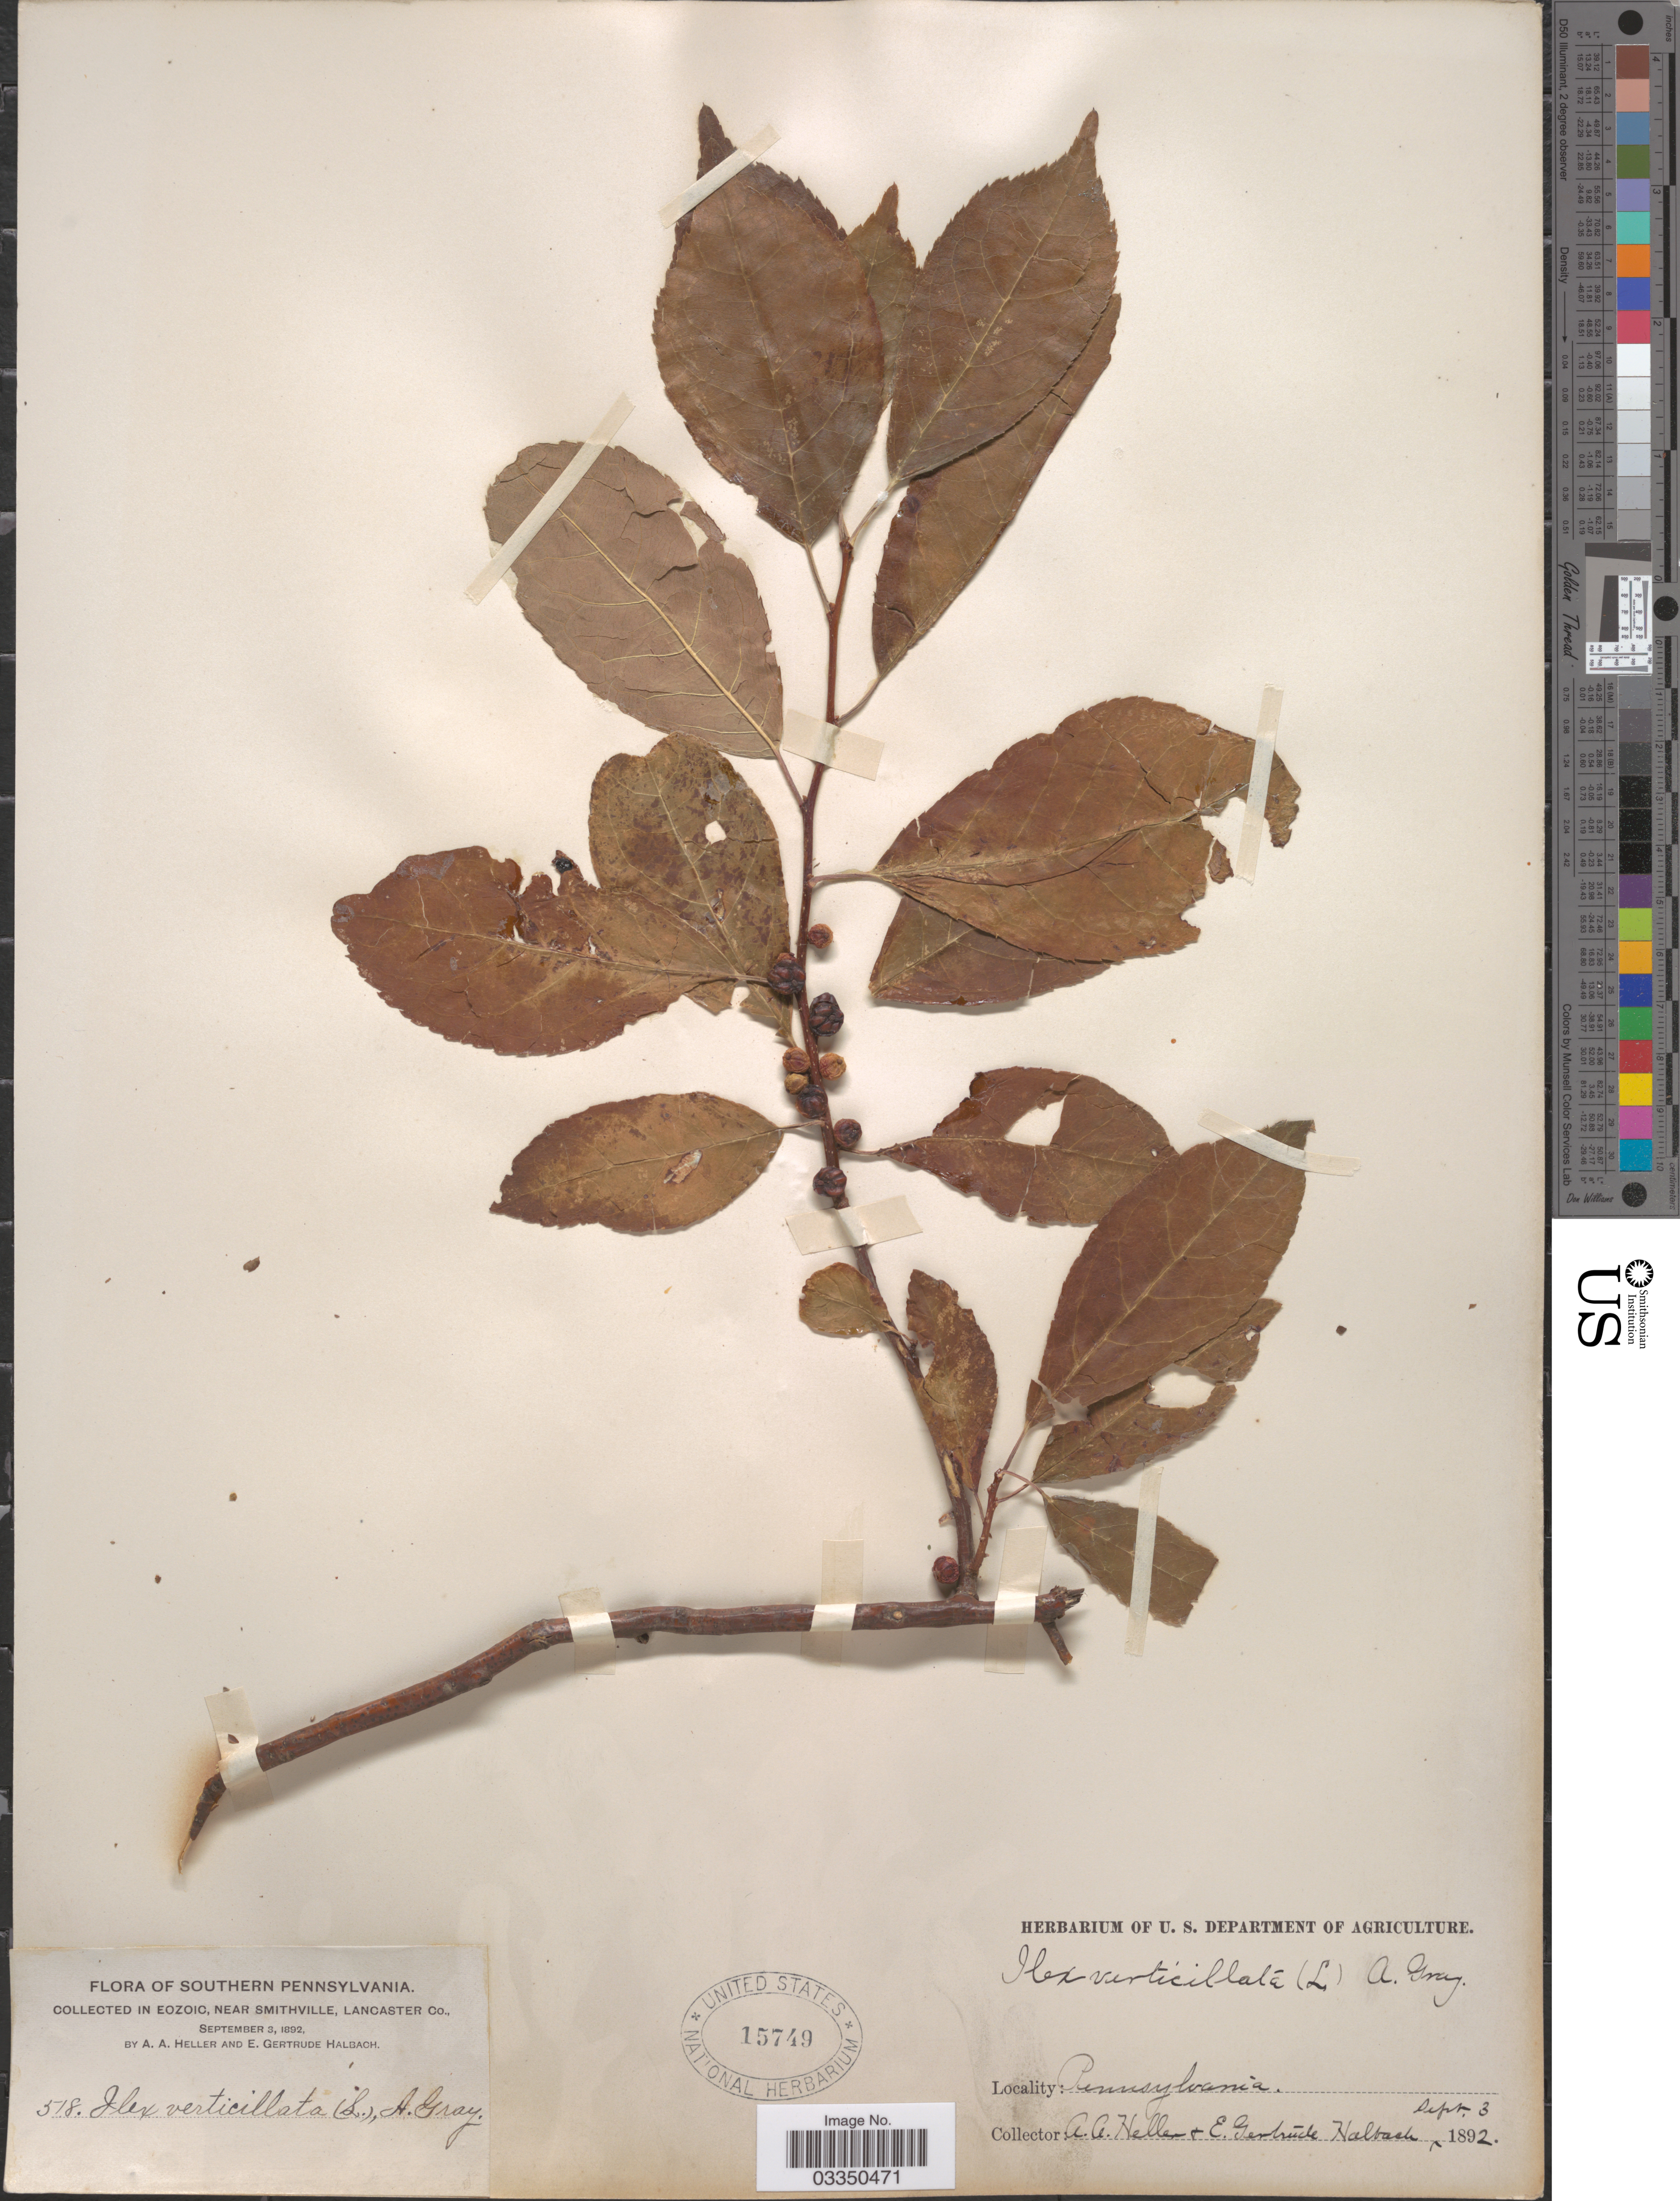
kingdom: Plantae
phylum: Tracheophyta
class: Magnoliopsida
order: Aquifoliales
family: Aquifoliaceae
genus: Ilex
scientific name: Ilex verticillata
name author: (L.) A. Gray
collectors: A. A. Heller & E. G. Halbach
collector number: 518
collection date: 1892-09-03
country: United States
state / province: Pennsylvania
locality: Southern Pennsylvania. In Eozoic, near Smithville, Lancaster Co.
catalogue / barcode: US 15749